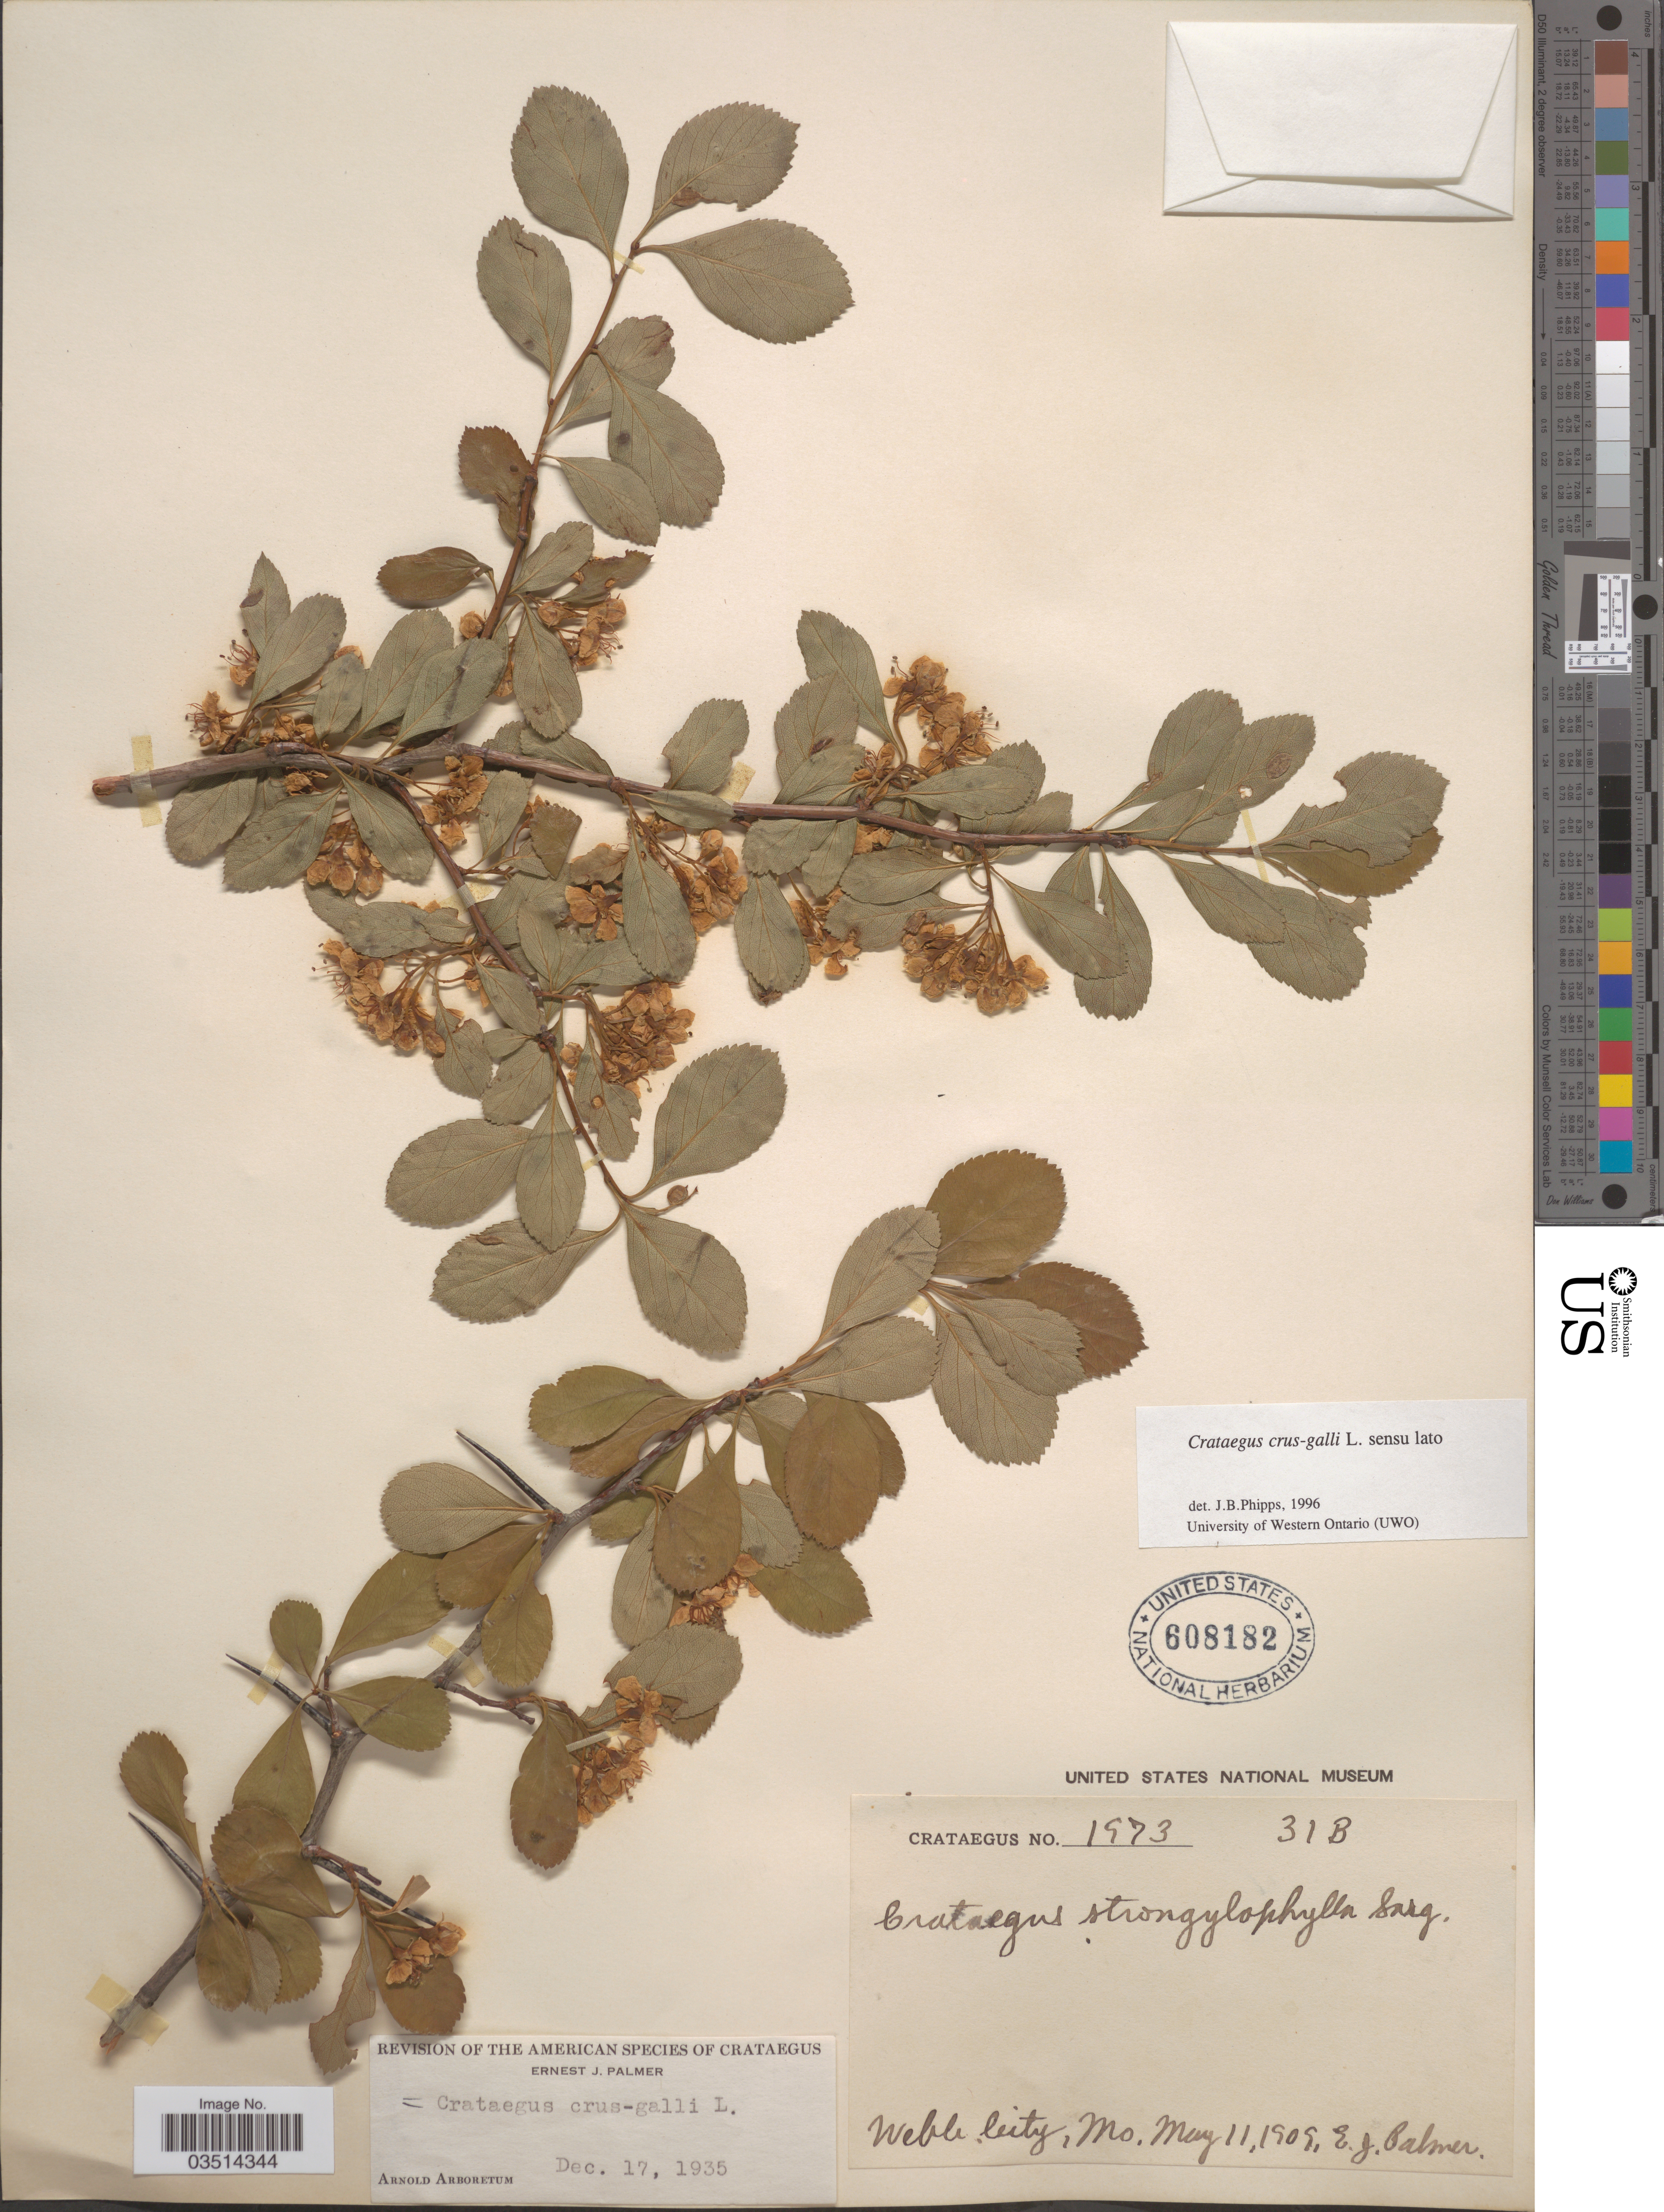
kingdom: Plantae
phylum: Tracheophyta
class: Magnoliopsida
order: Rosales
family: Rosaceae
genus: Crataegus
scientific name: Crataegus crus-galli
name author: L.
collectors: E. J. Palmer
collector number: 1973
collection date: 1909-05-11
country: United States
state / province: Missouri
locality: Webb City.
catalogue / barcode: US 608182